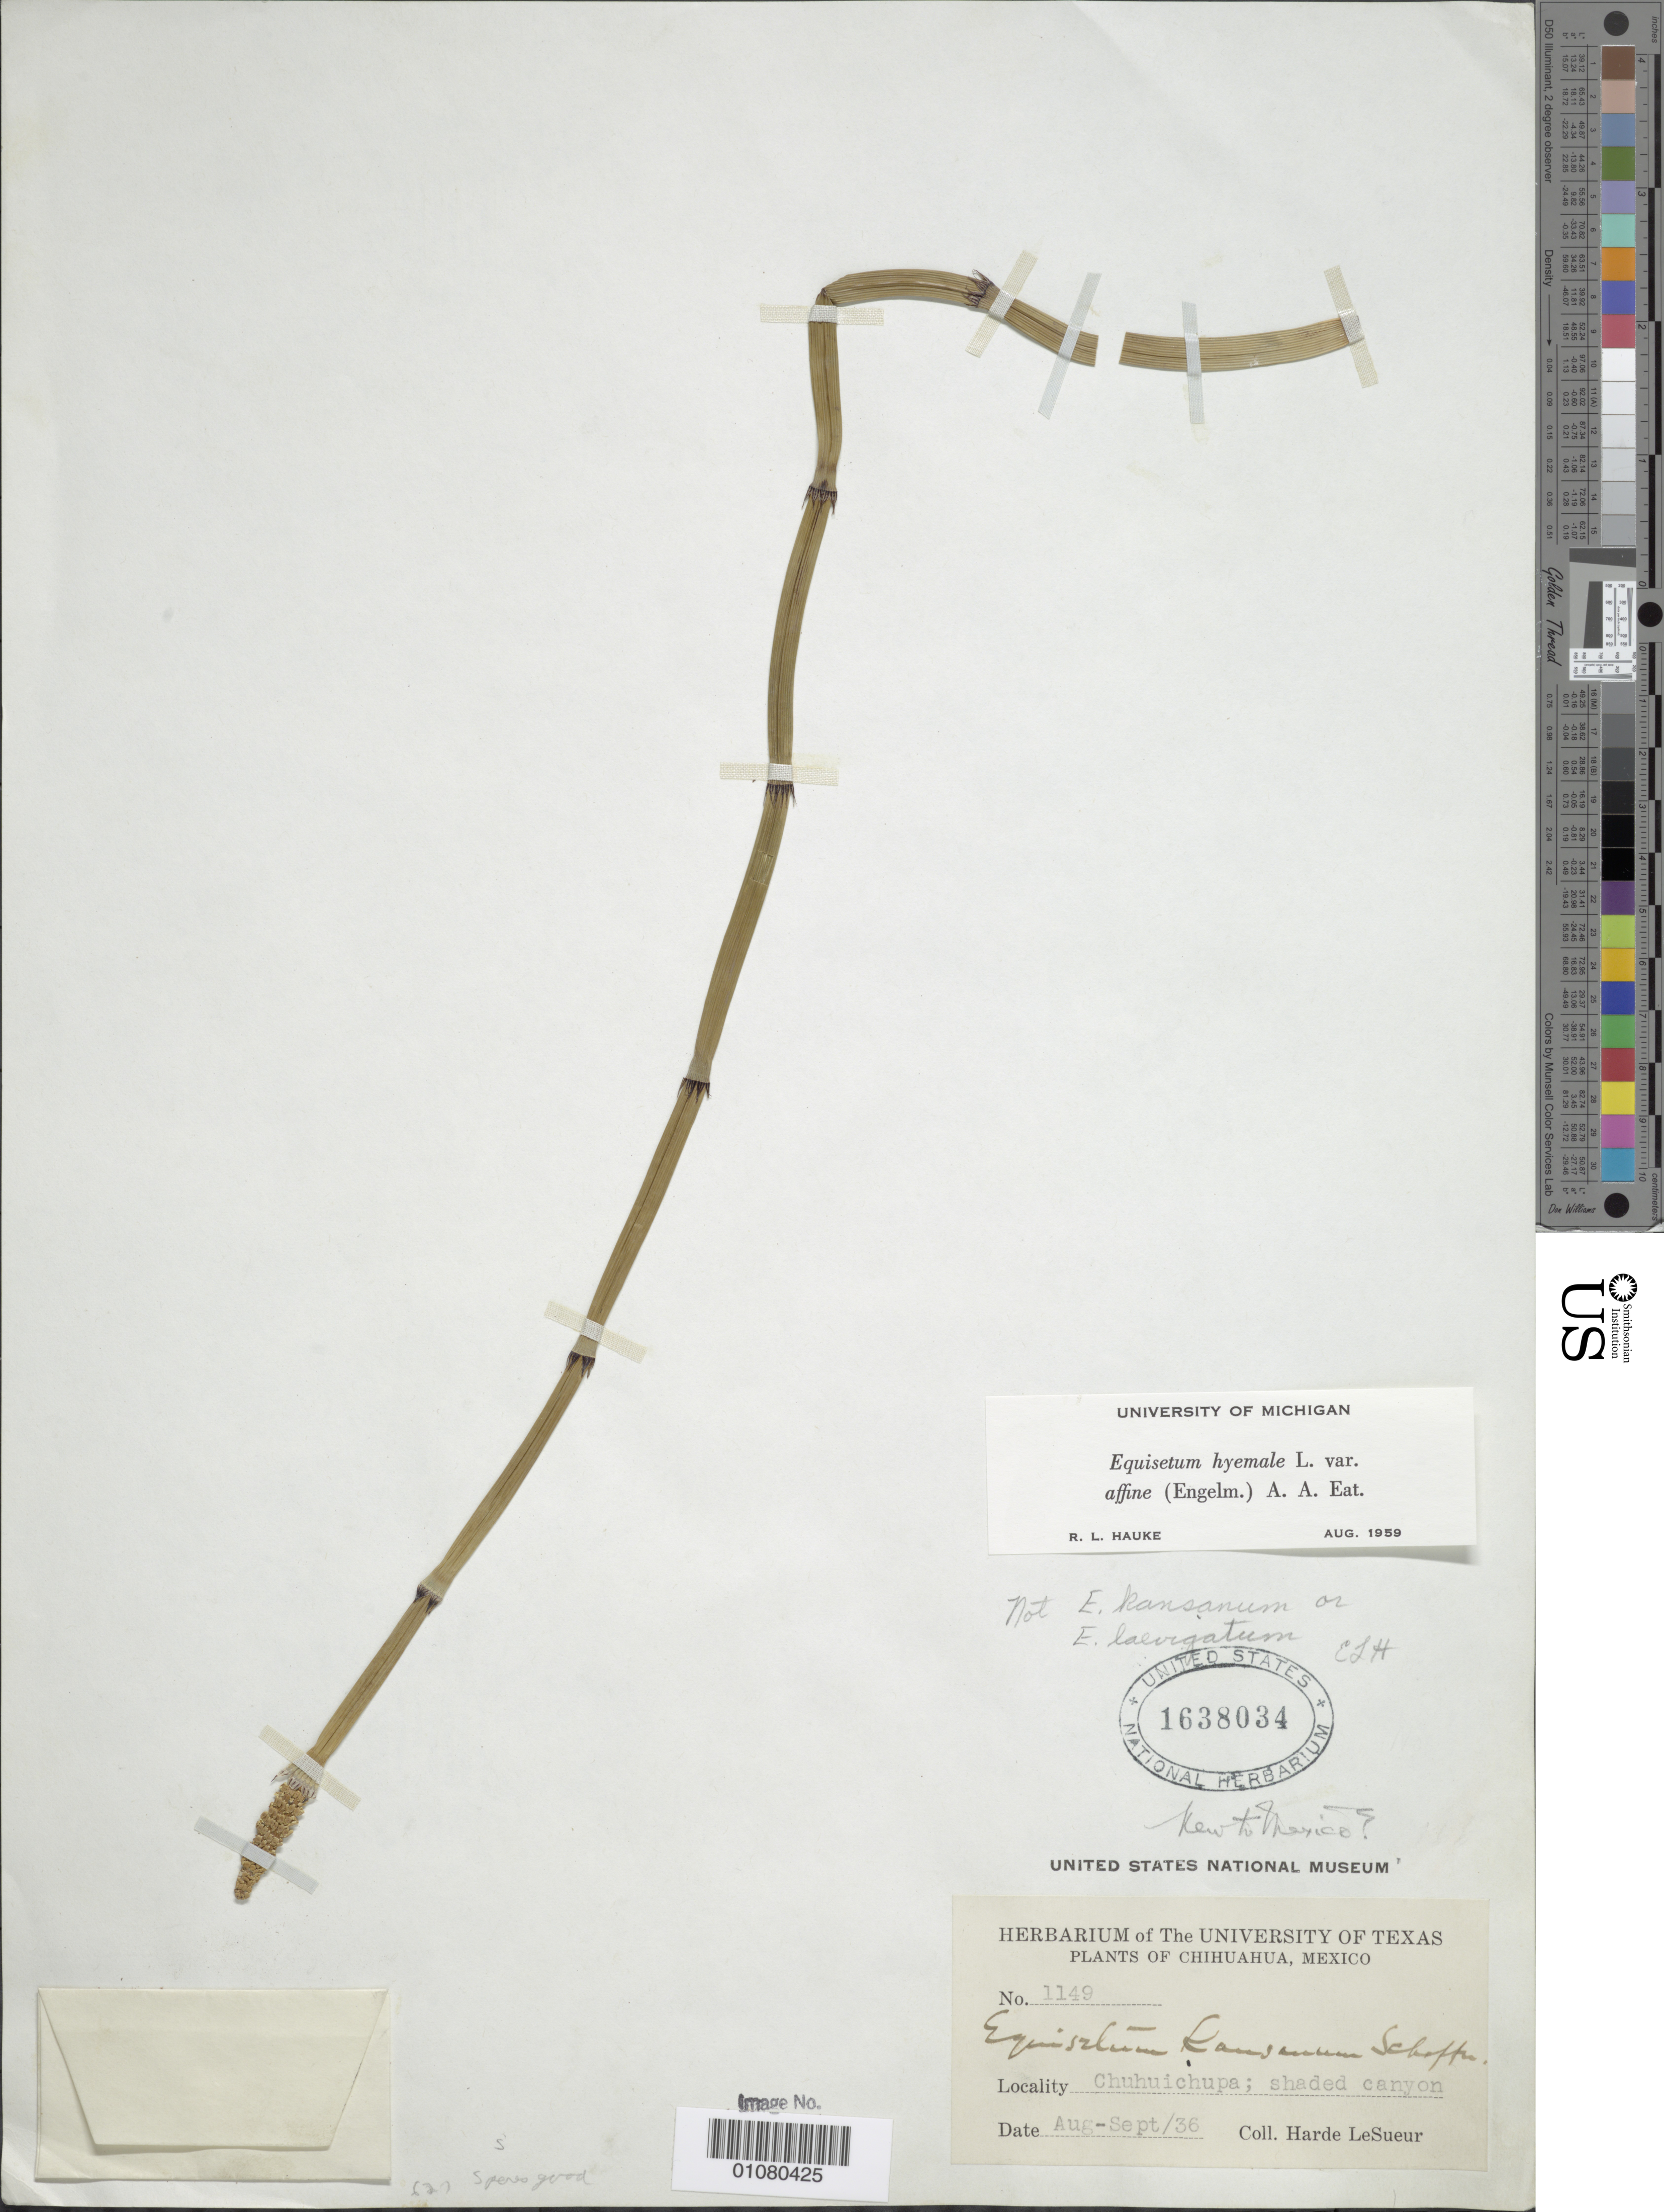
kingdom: Plantae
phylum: Tracheophyta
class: Polypodiopsida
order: Equisetales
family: Equisetaceae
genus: Equisetum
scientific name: Equisetum hyemale var. affine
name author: (Engelm.) A.A. Eaton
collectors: D. H. LeSueur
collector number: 1149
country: Mexico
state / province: Chihuahua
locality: Chuhuichupa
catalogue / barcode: US 1638034